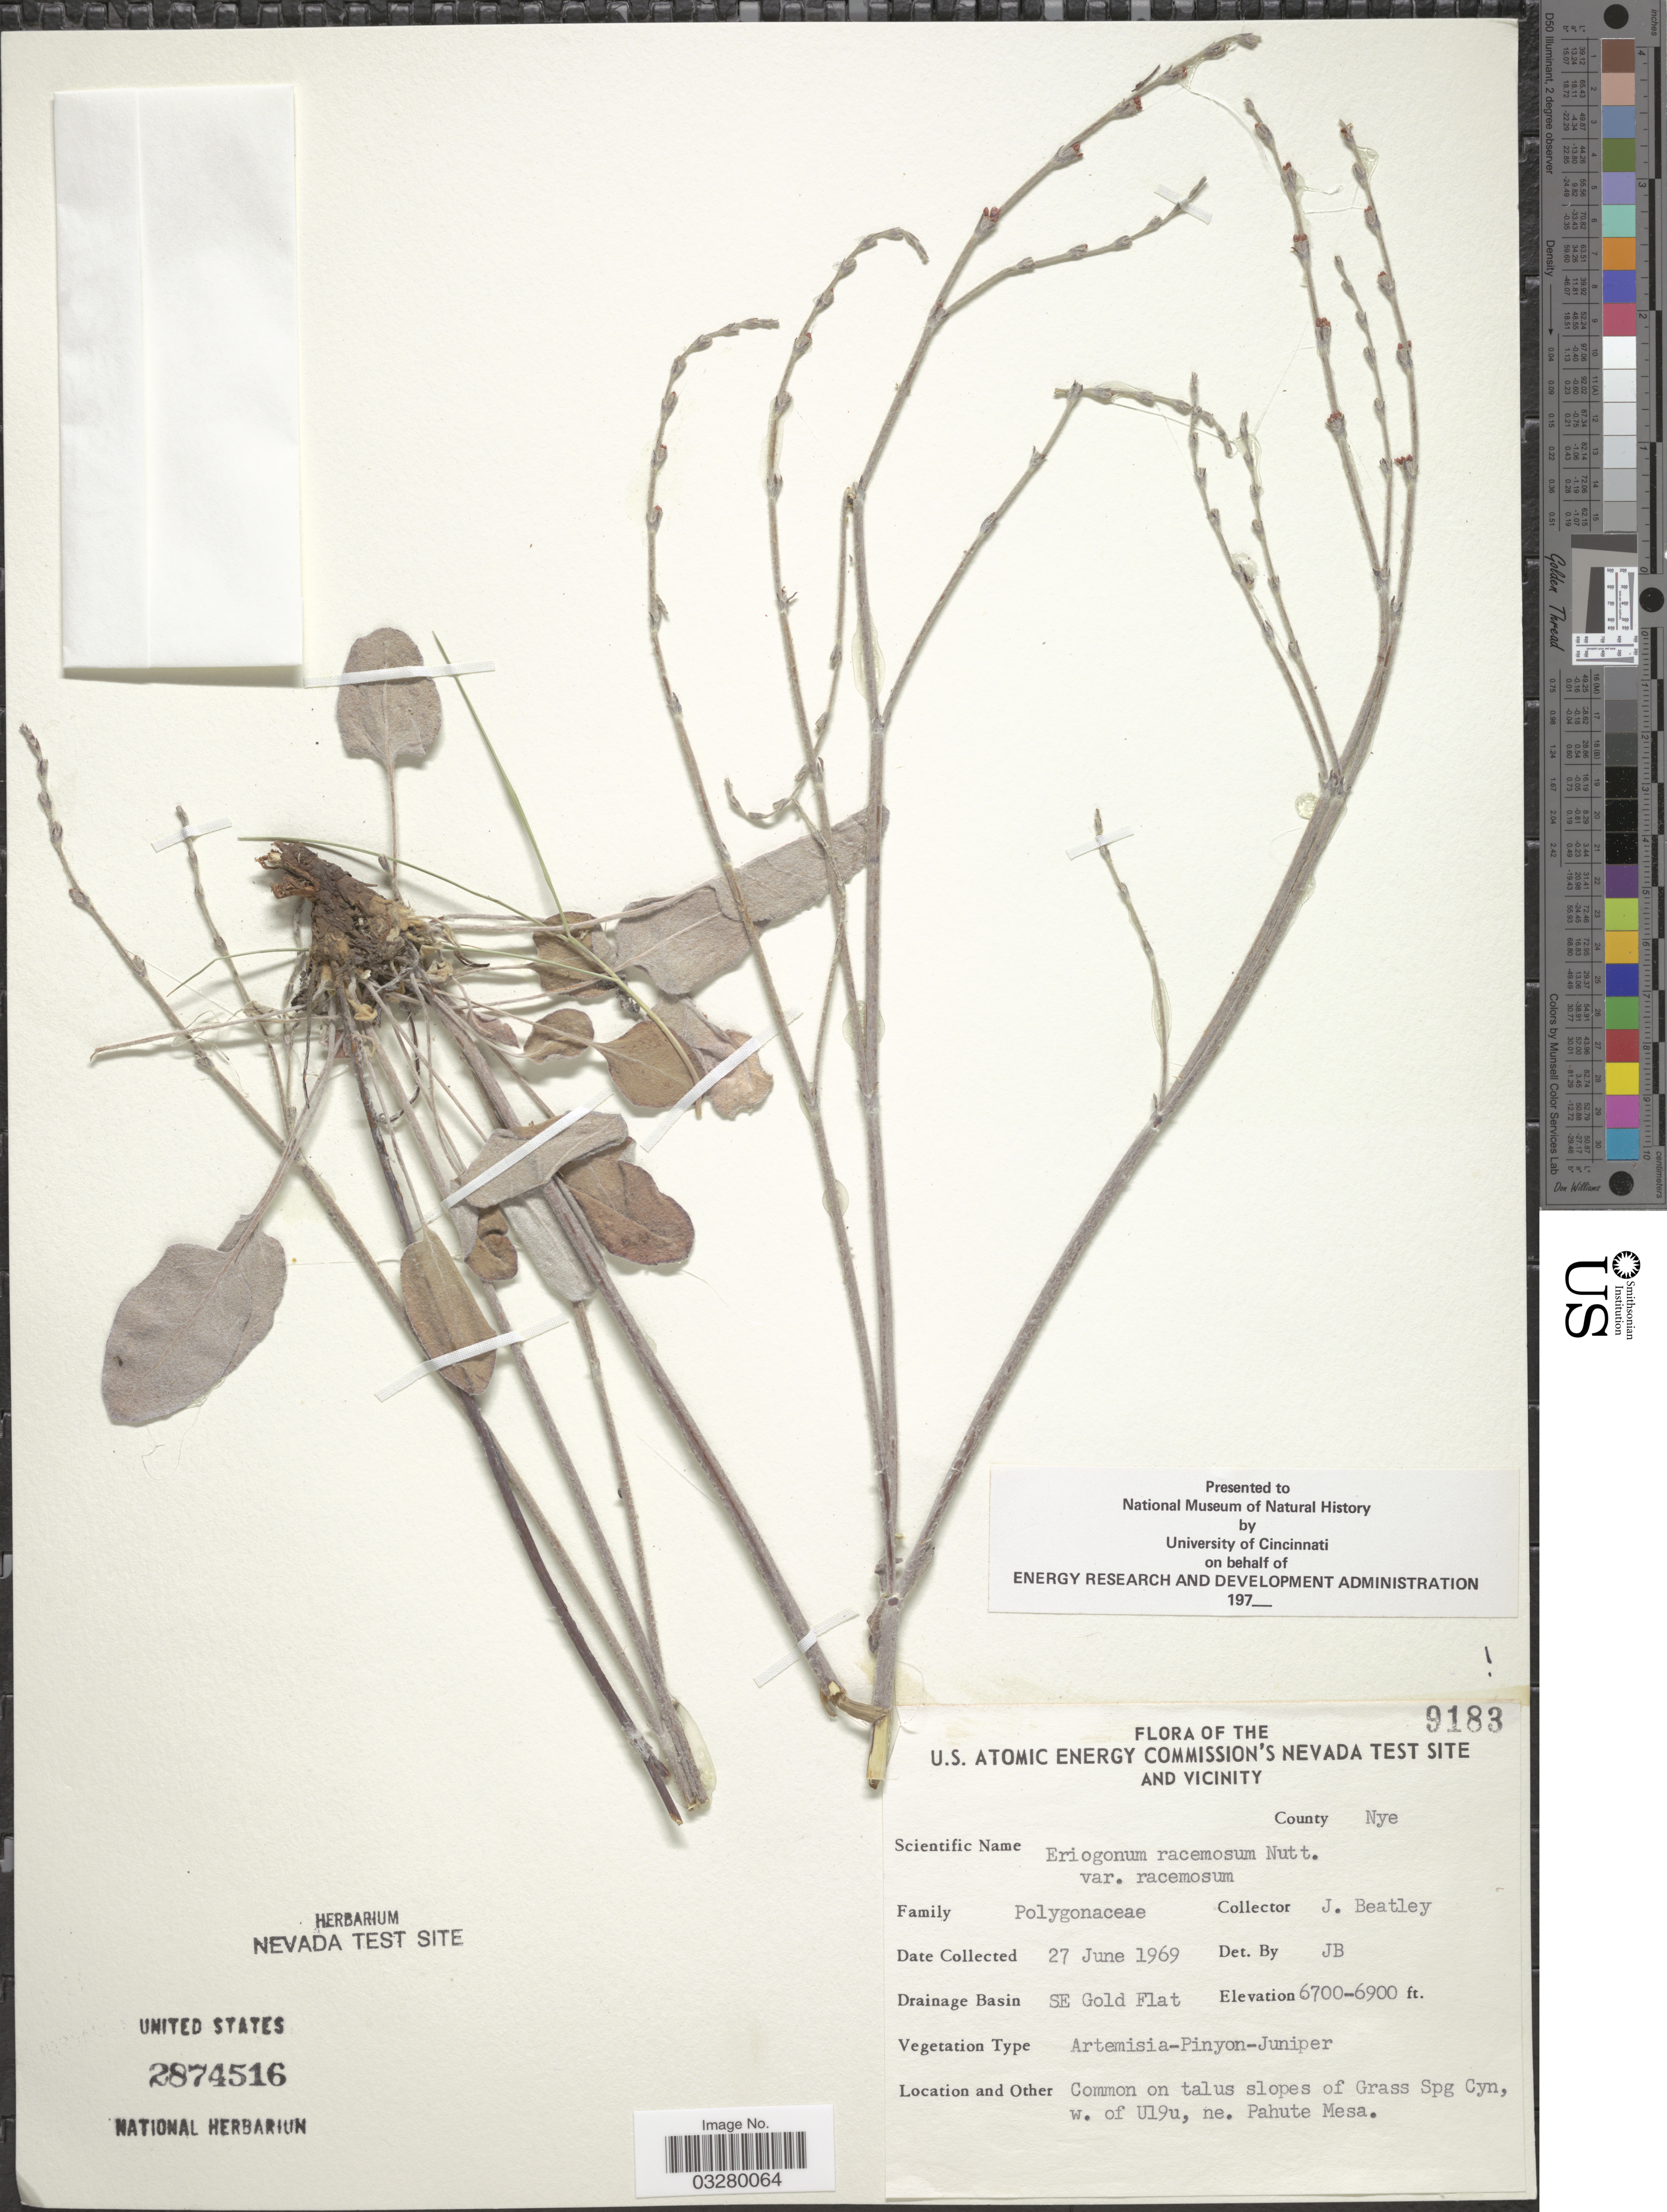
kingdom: Plantae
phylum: Tracheophyta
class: Magnoliopsida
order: Caryophyllales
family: Polygonaceae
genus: Eriogonum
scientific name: Eriogonum racemosum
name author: Nutt.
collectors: J. C. Beatley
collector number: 9183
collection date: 1969-06-27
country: United States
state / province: Nevada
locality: U.S. Atomic Energy Commission's Nevada Test Site and Vicinity, County Nye, Drainage Basin SE Gold Flat, Common on talus slopes of Grass Spg Cyn, w. of U19u, ne. Pahute Mesa.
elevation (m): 2042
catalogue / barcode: US 2874516